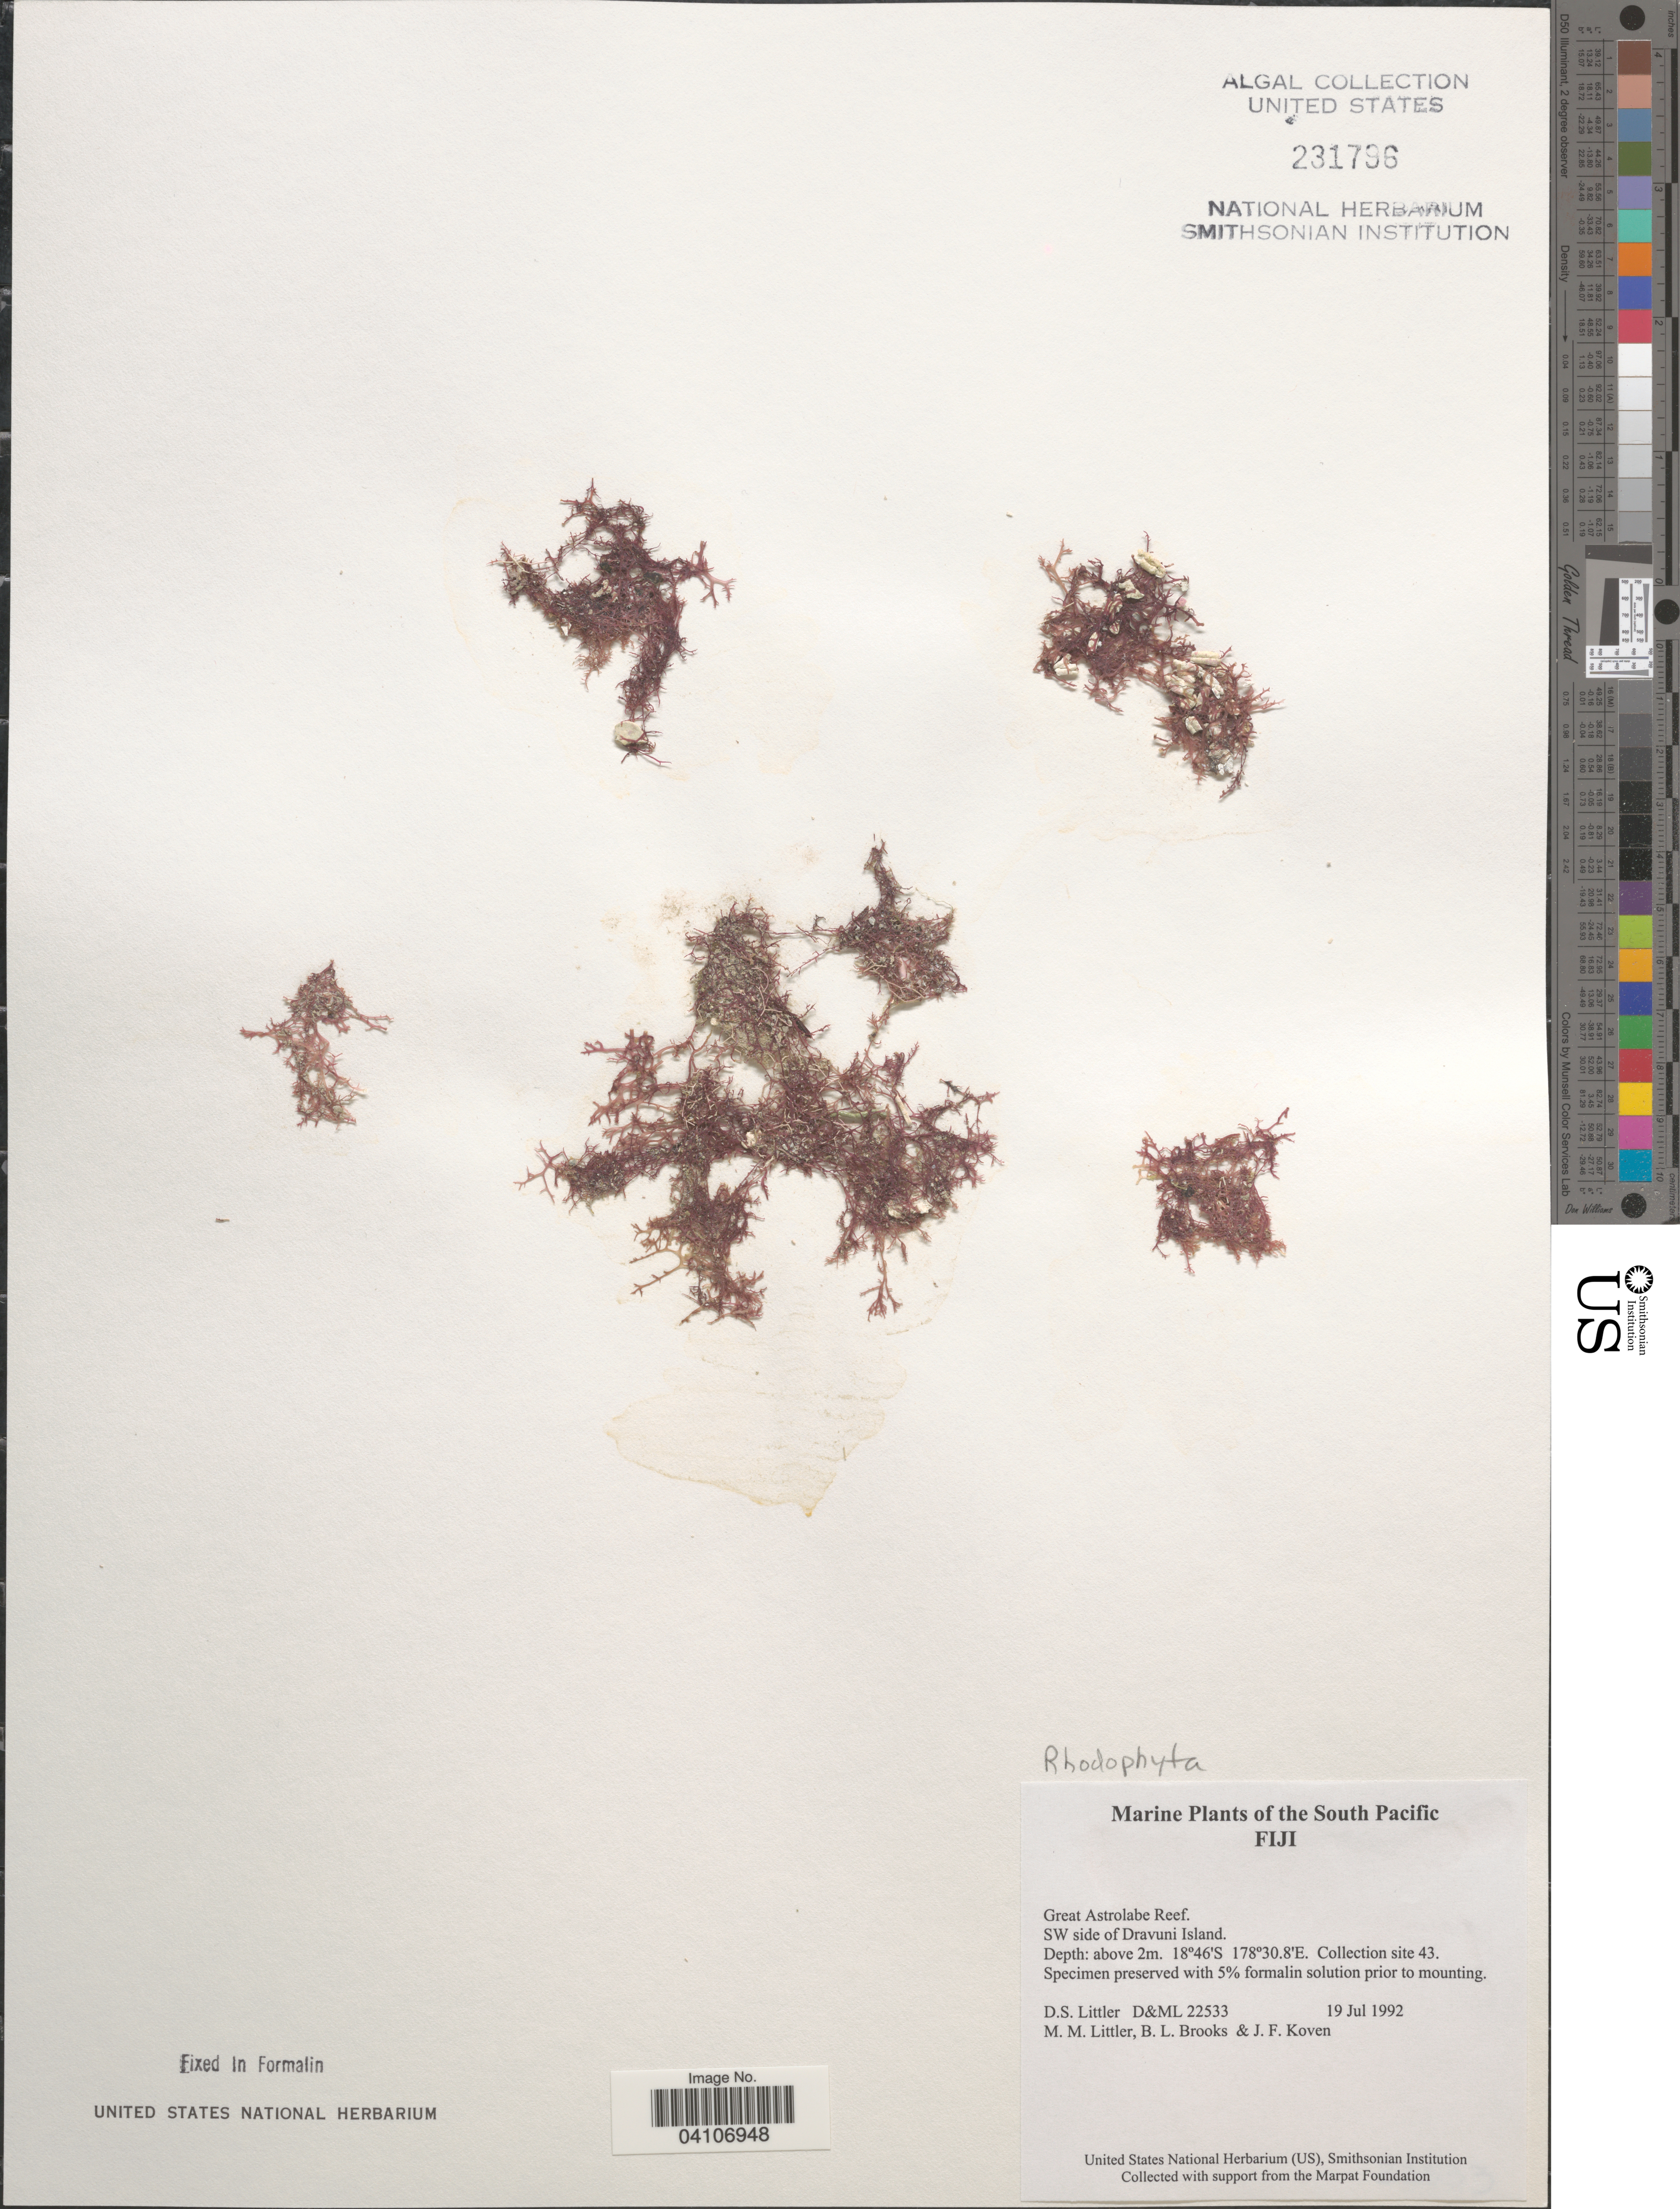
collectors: D. S. Littler, B. Brooks & J. Koven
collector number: D&ML22533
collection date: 1992-07-19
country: Fiji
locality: Great Astrolabe Reef. SW side of Dravuni Island. Collection site 43.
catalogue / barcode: US 231796